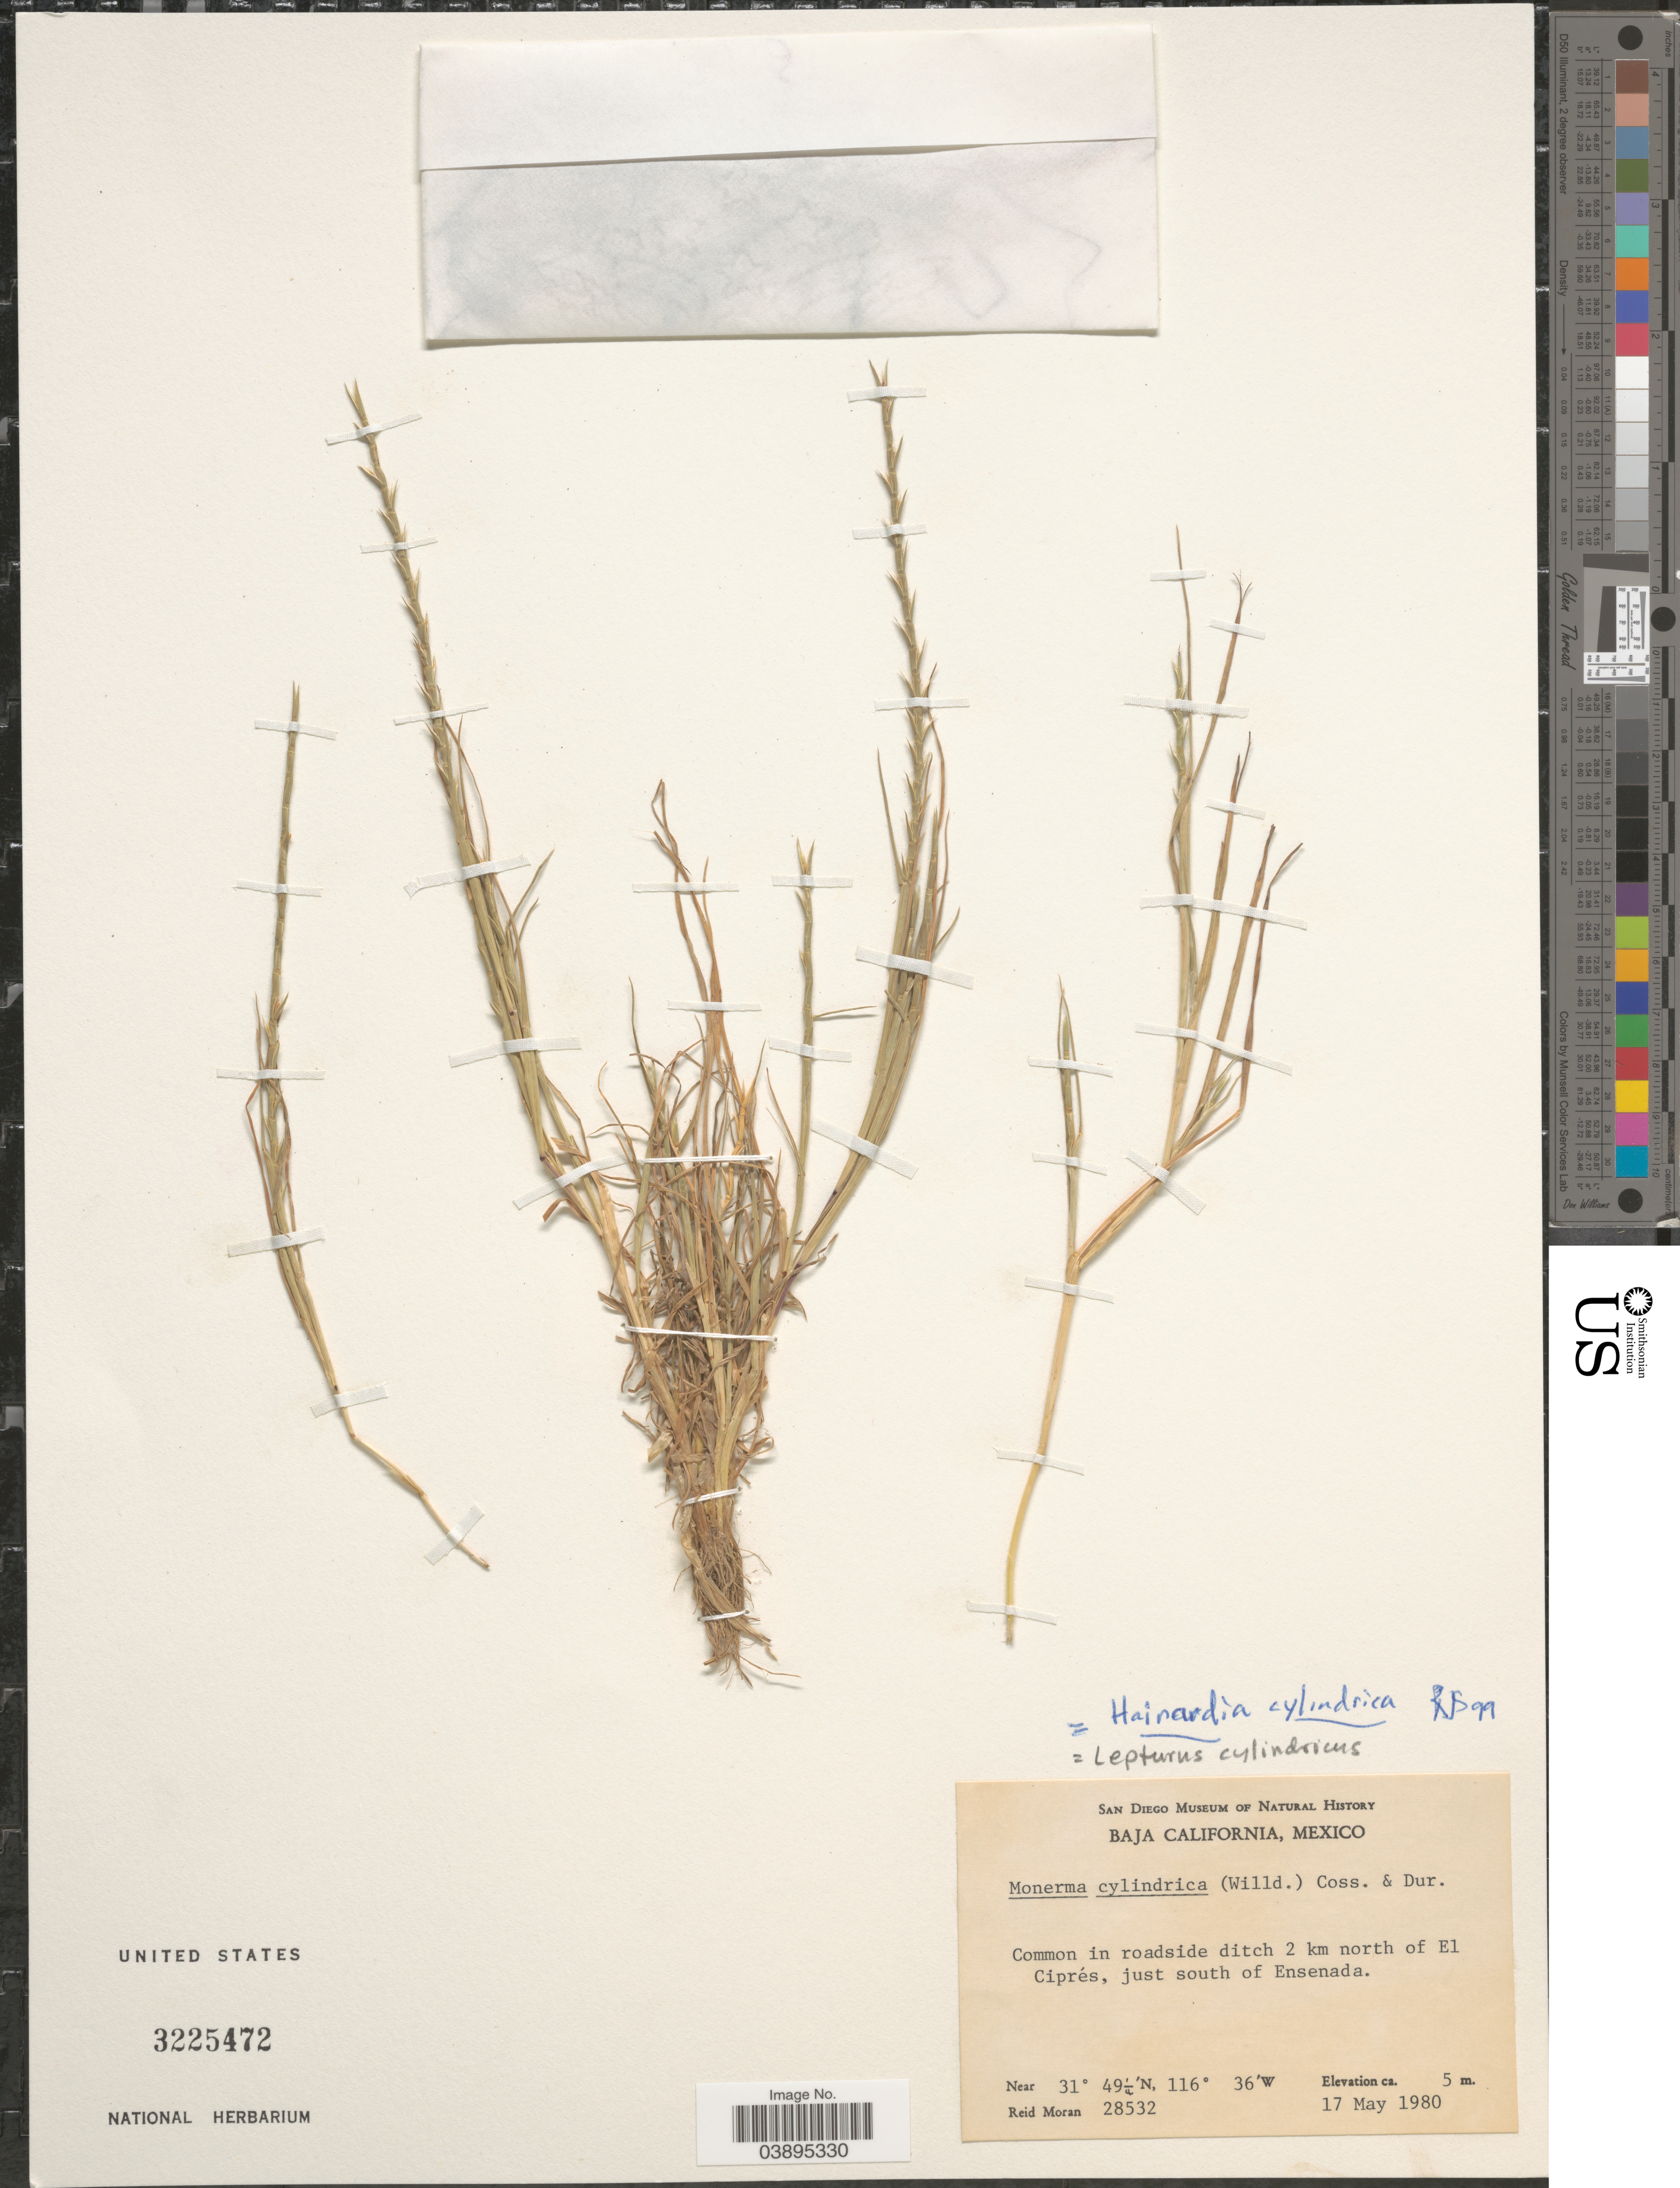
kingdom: Plantae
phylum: Tracheophyta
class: Liliopsida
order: Poales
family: Poaceae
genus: Hainardia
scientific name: Hainardia cylindrica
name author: (Willd.) Greuter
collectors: R. Moran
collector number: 28532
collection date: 1980-05-17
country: Mexico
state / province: Baja California Norte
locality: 2 km north of El Ciprés, just south of Ensenada.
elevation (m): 5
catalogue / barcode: US 3225472